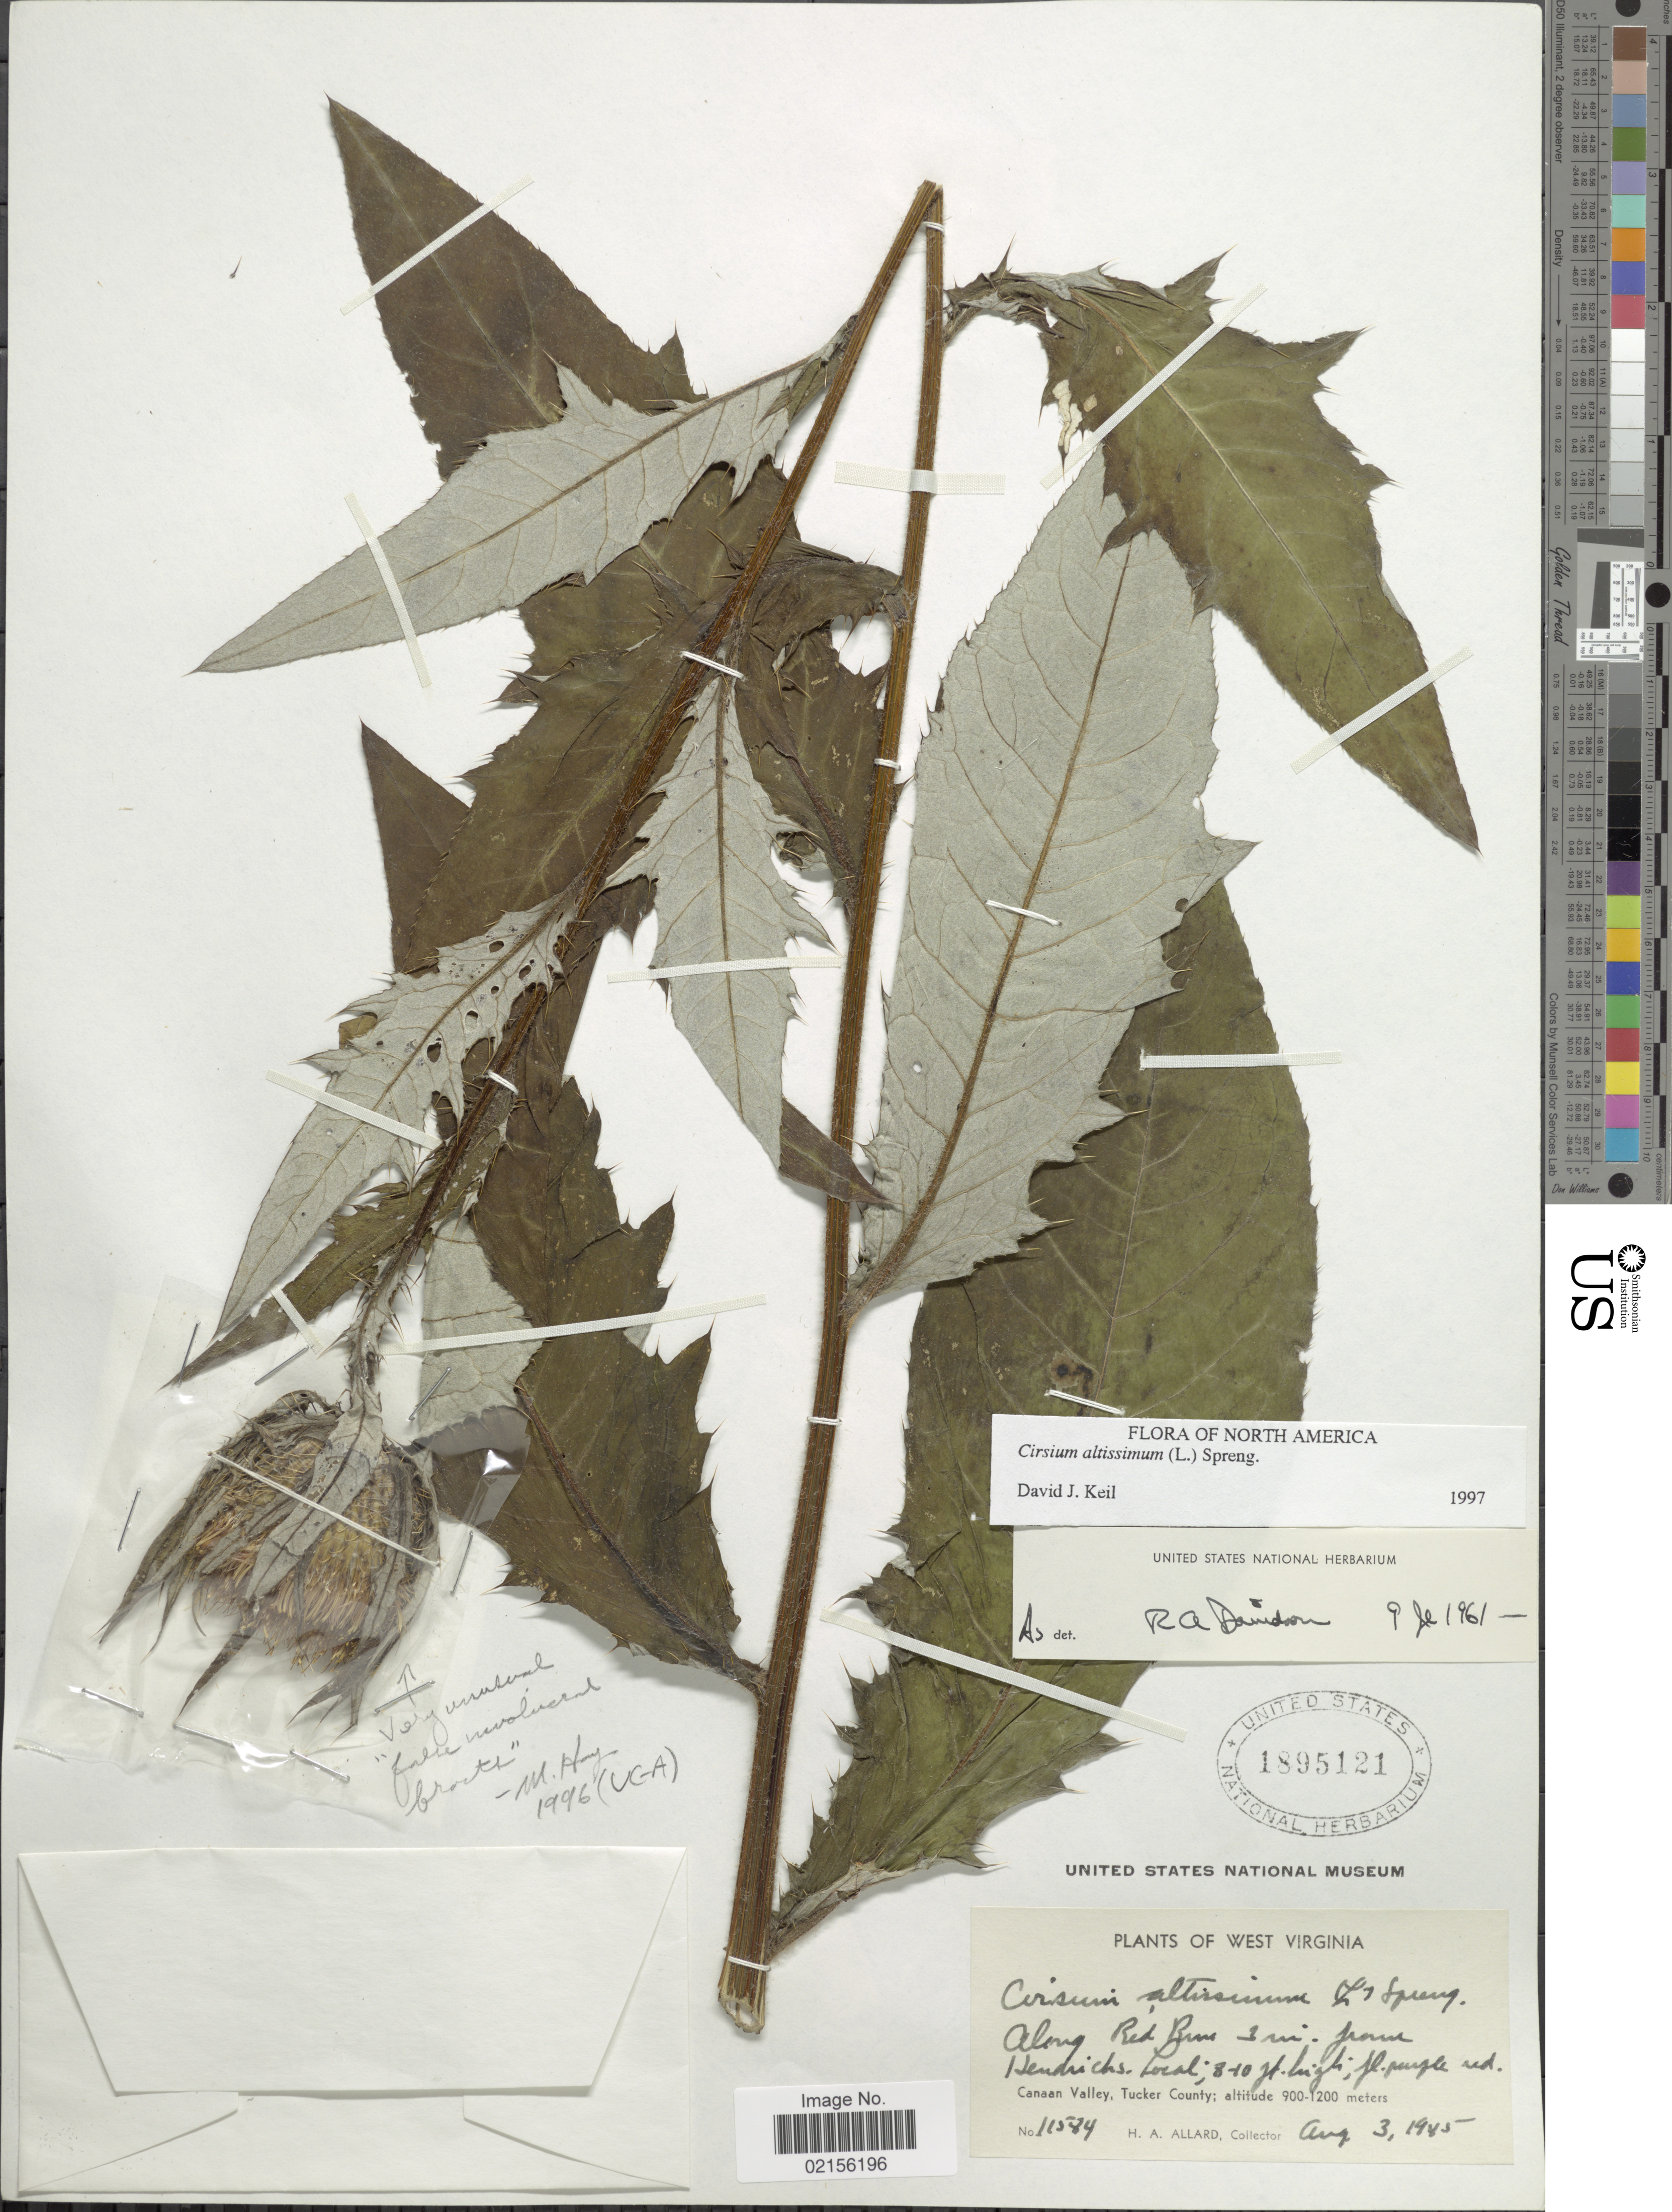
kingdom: Plantae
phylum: Tracheophyta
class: Magnoliopsida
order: Asterales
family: Asteraceae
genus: Cirsium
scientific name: Cirsium altissimum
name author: (L.) Spreng.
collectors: H. A. Allard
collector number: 11584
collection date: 1945-08-03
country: United States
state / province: West Virginia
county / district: Tucker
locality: Along Red Rim 3 mi from Hendricks, Canaan Valley, Tucker County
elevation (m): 900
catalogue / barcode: US 1895121